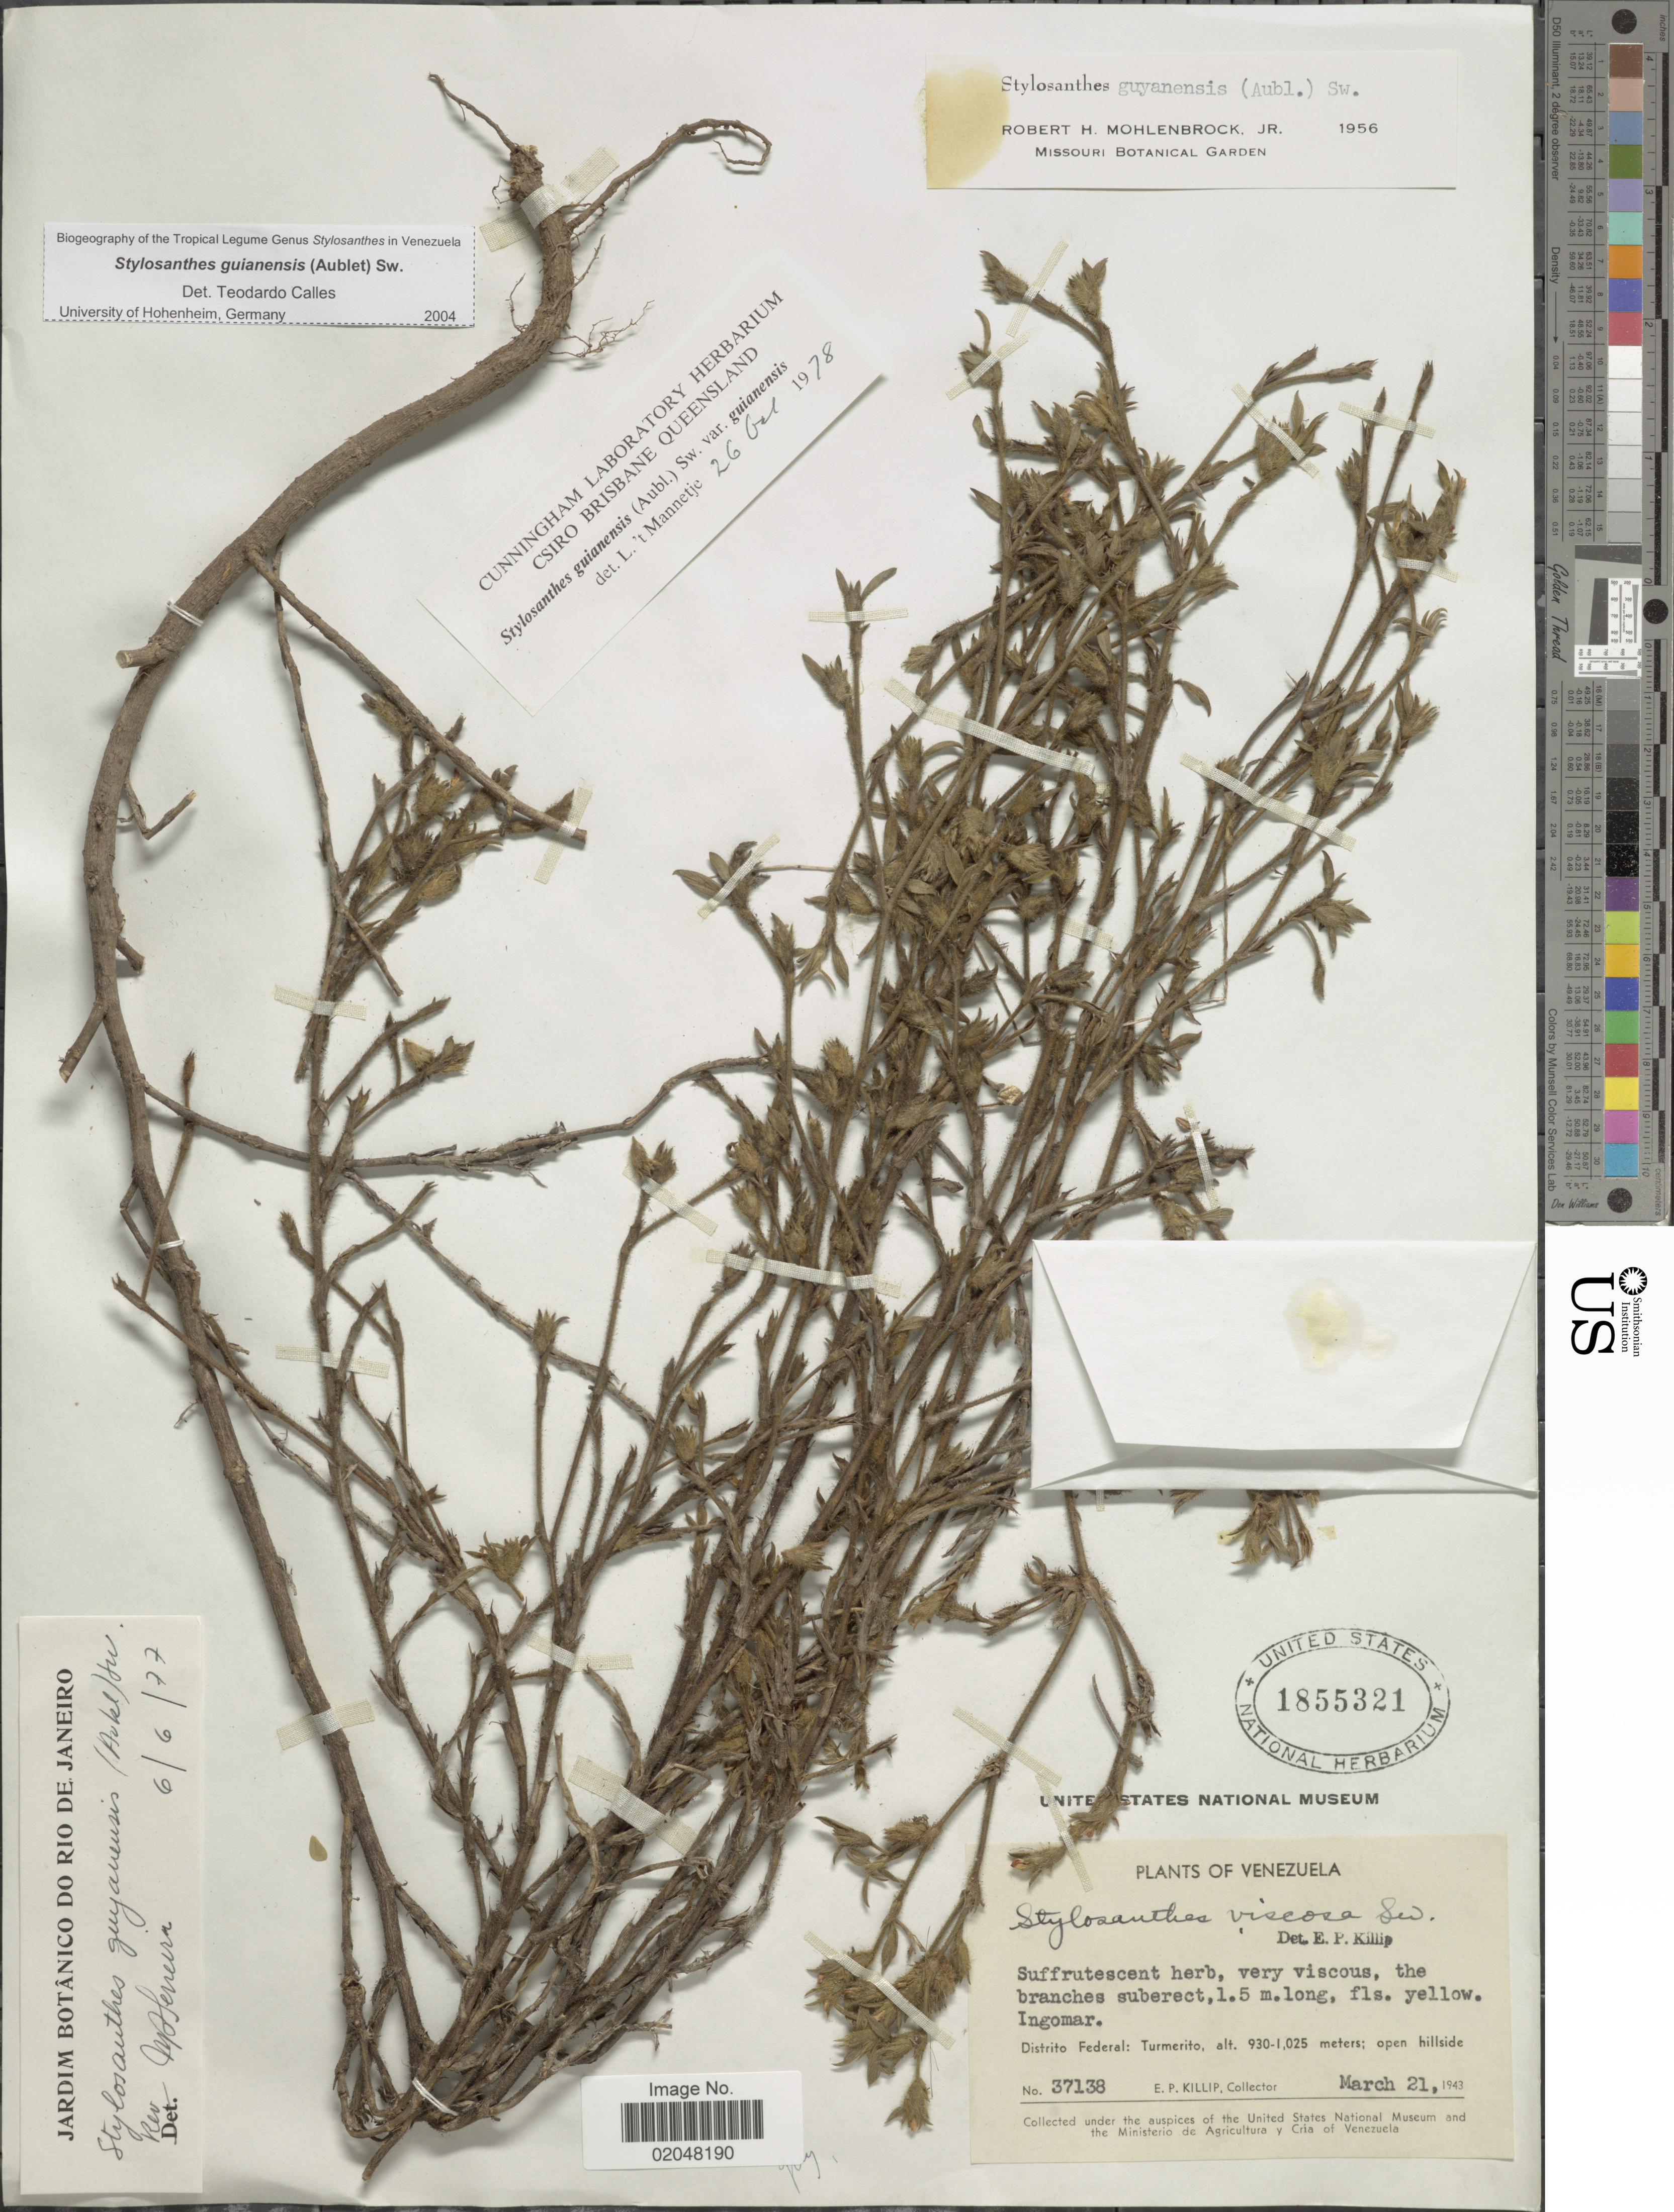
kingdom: Plantae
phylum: Tracheophyta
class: Magnoliopsida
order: Fabales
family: Fabaceae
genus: Stylosanthes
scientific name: Stylosanthes guianensis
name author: (Aubl.) Sw.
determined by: Calles, T.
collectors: E. P. Killip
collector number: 37138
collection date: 1943-03-21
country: Venezuela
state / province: Distrito Federal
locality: Turmerito, open hillside.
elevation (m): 930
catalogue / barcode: US 1855321